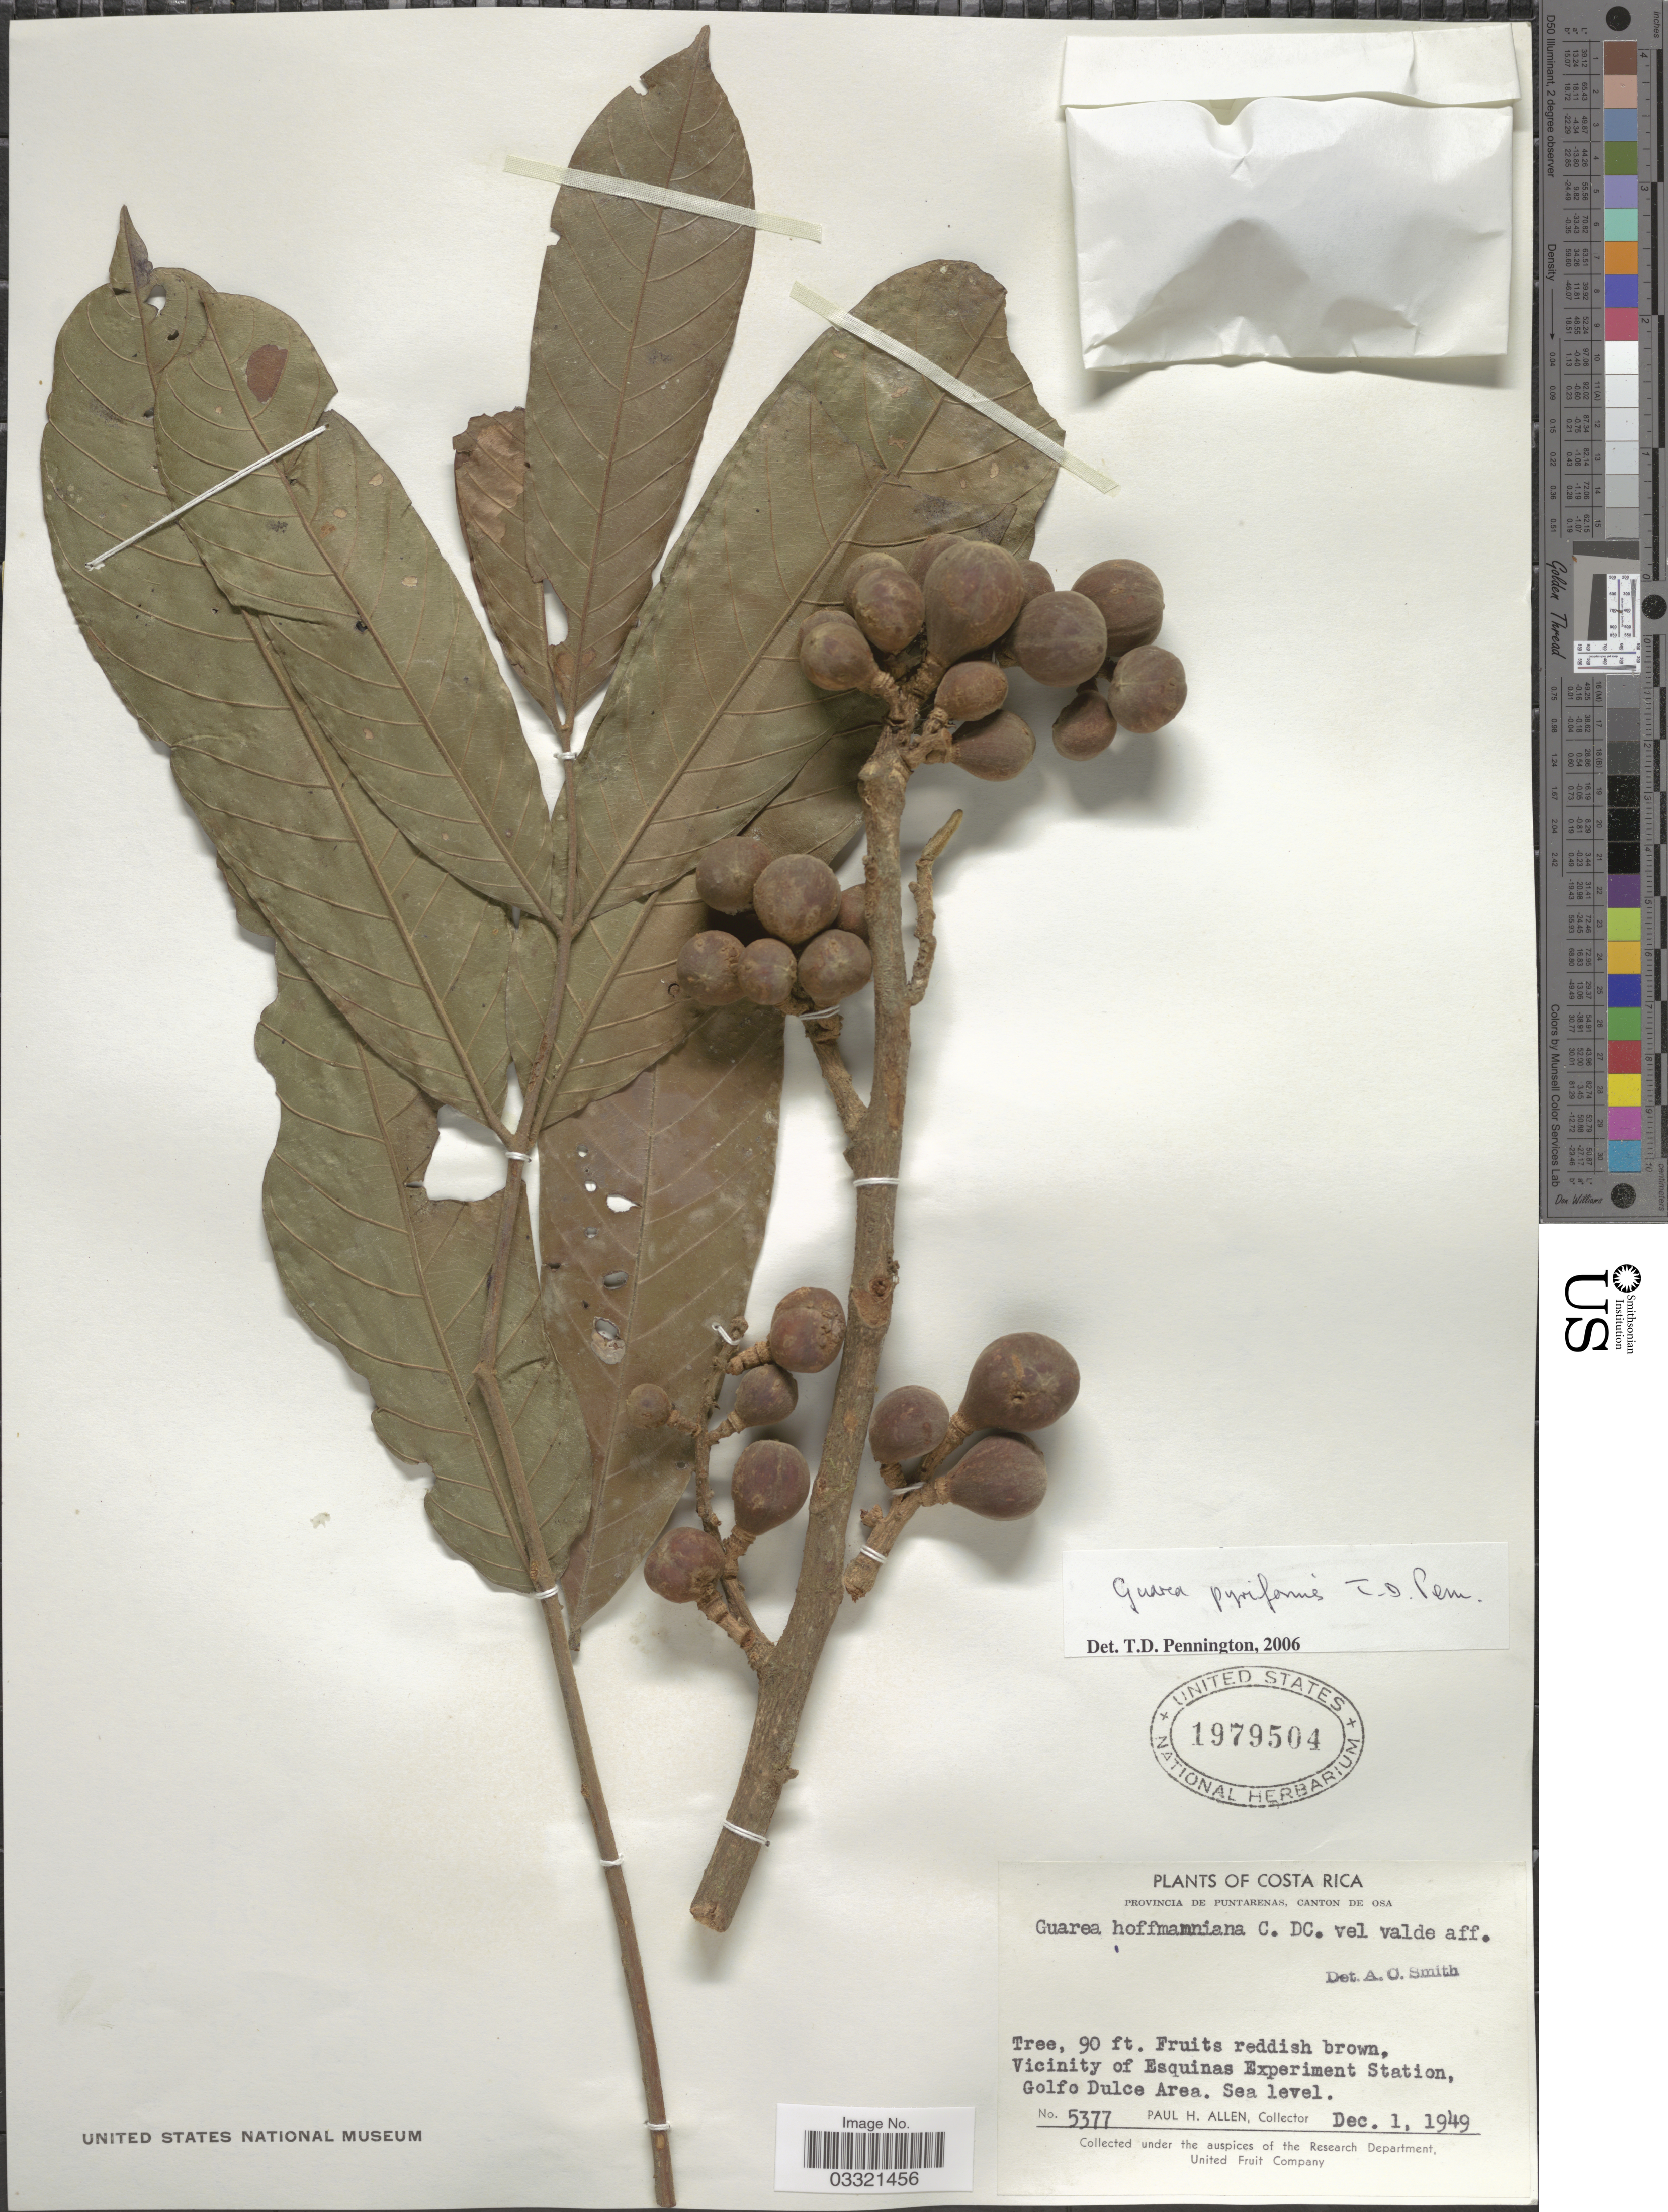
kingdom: Plantae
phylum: Tracheophyta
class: Magnoliopsida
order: Sapindales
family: Meliaceae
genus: Guarea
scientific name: Guarea pyriformis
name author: T.D. Penn.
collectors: P. H. Allen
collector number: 5377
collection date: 1949-12-01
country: Costa Rica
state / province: Puntarenas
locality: Canton de Osa. Vicinity of Esquinas Experiment Station, Golfo Dulce Area.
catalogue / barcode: US 1979504